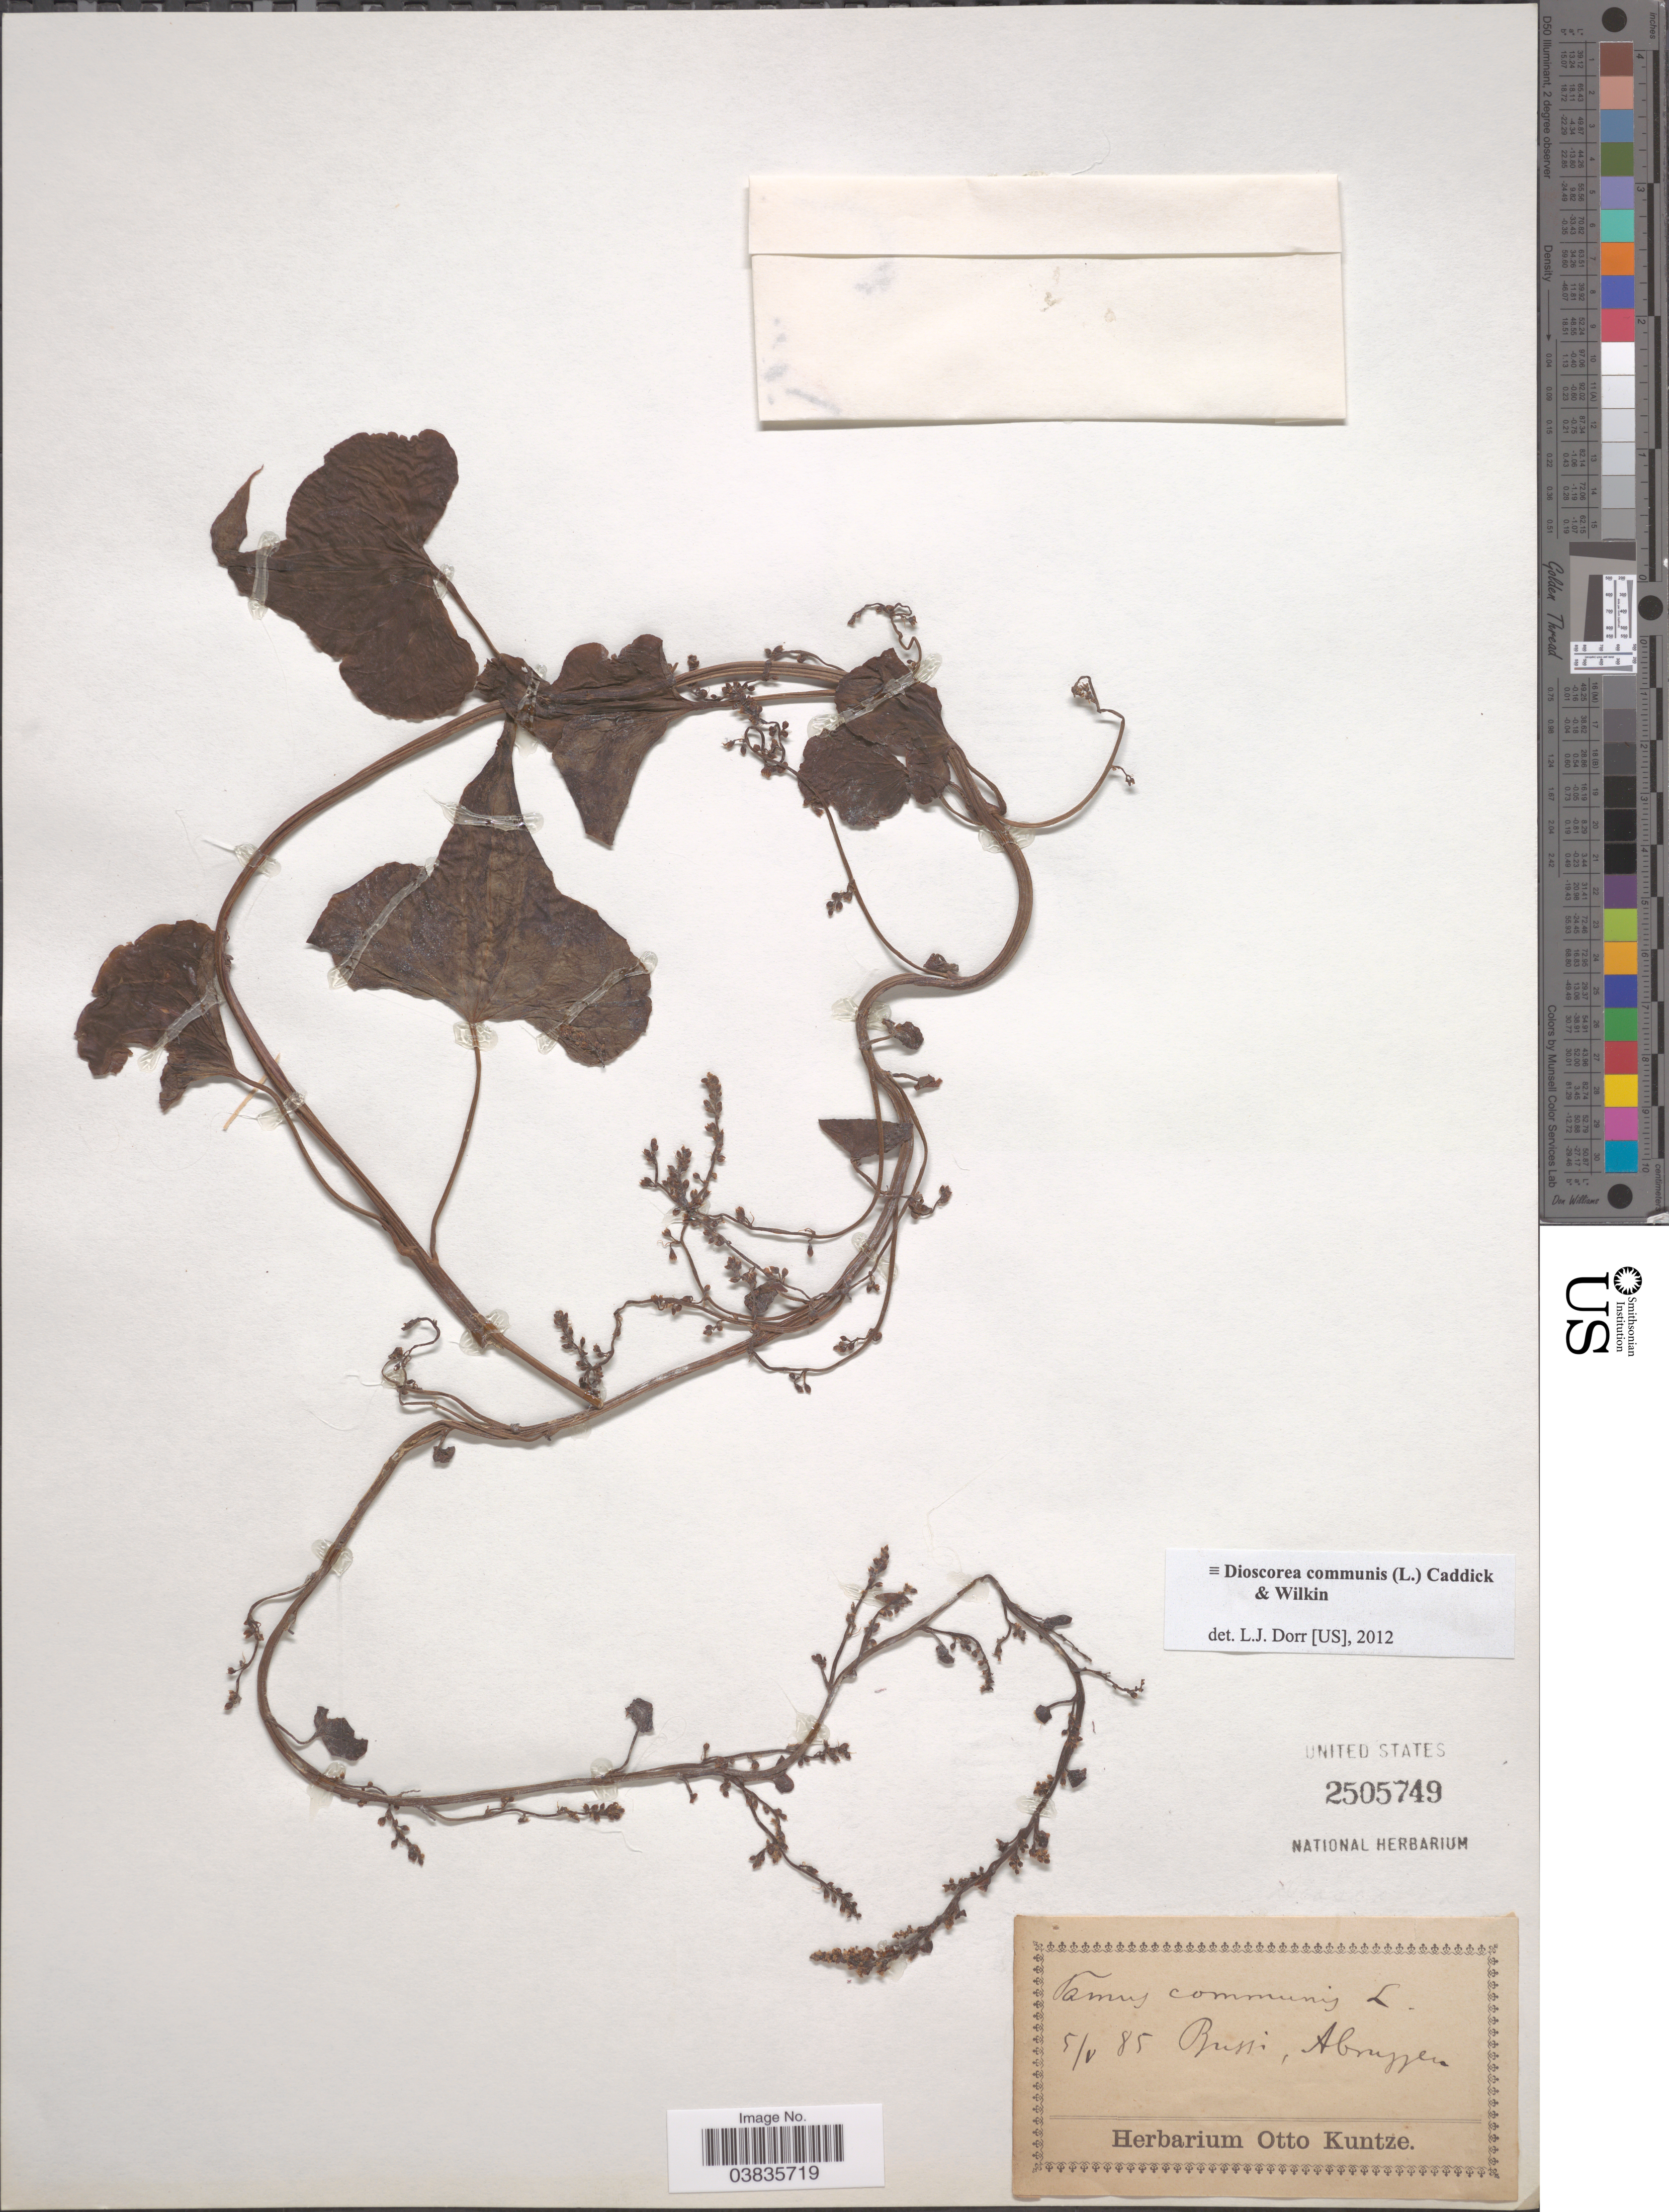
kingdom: Plantae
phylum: Tracheophyta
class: Liliopsida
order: Dioscoreales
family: Dioscoreaceae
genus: Dioscorea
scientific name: Dioscorea communis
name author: (L.) Caddick & Wilkin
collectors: ex herb. Otto Kuntze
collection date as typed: Transcribed d/m/y: 5/5/85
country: Italy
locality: Bussi, Abruzzen. [interpreted]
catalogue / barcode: US 2505749